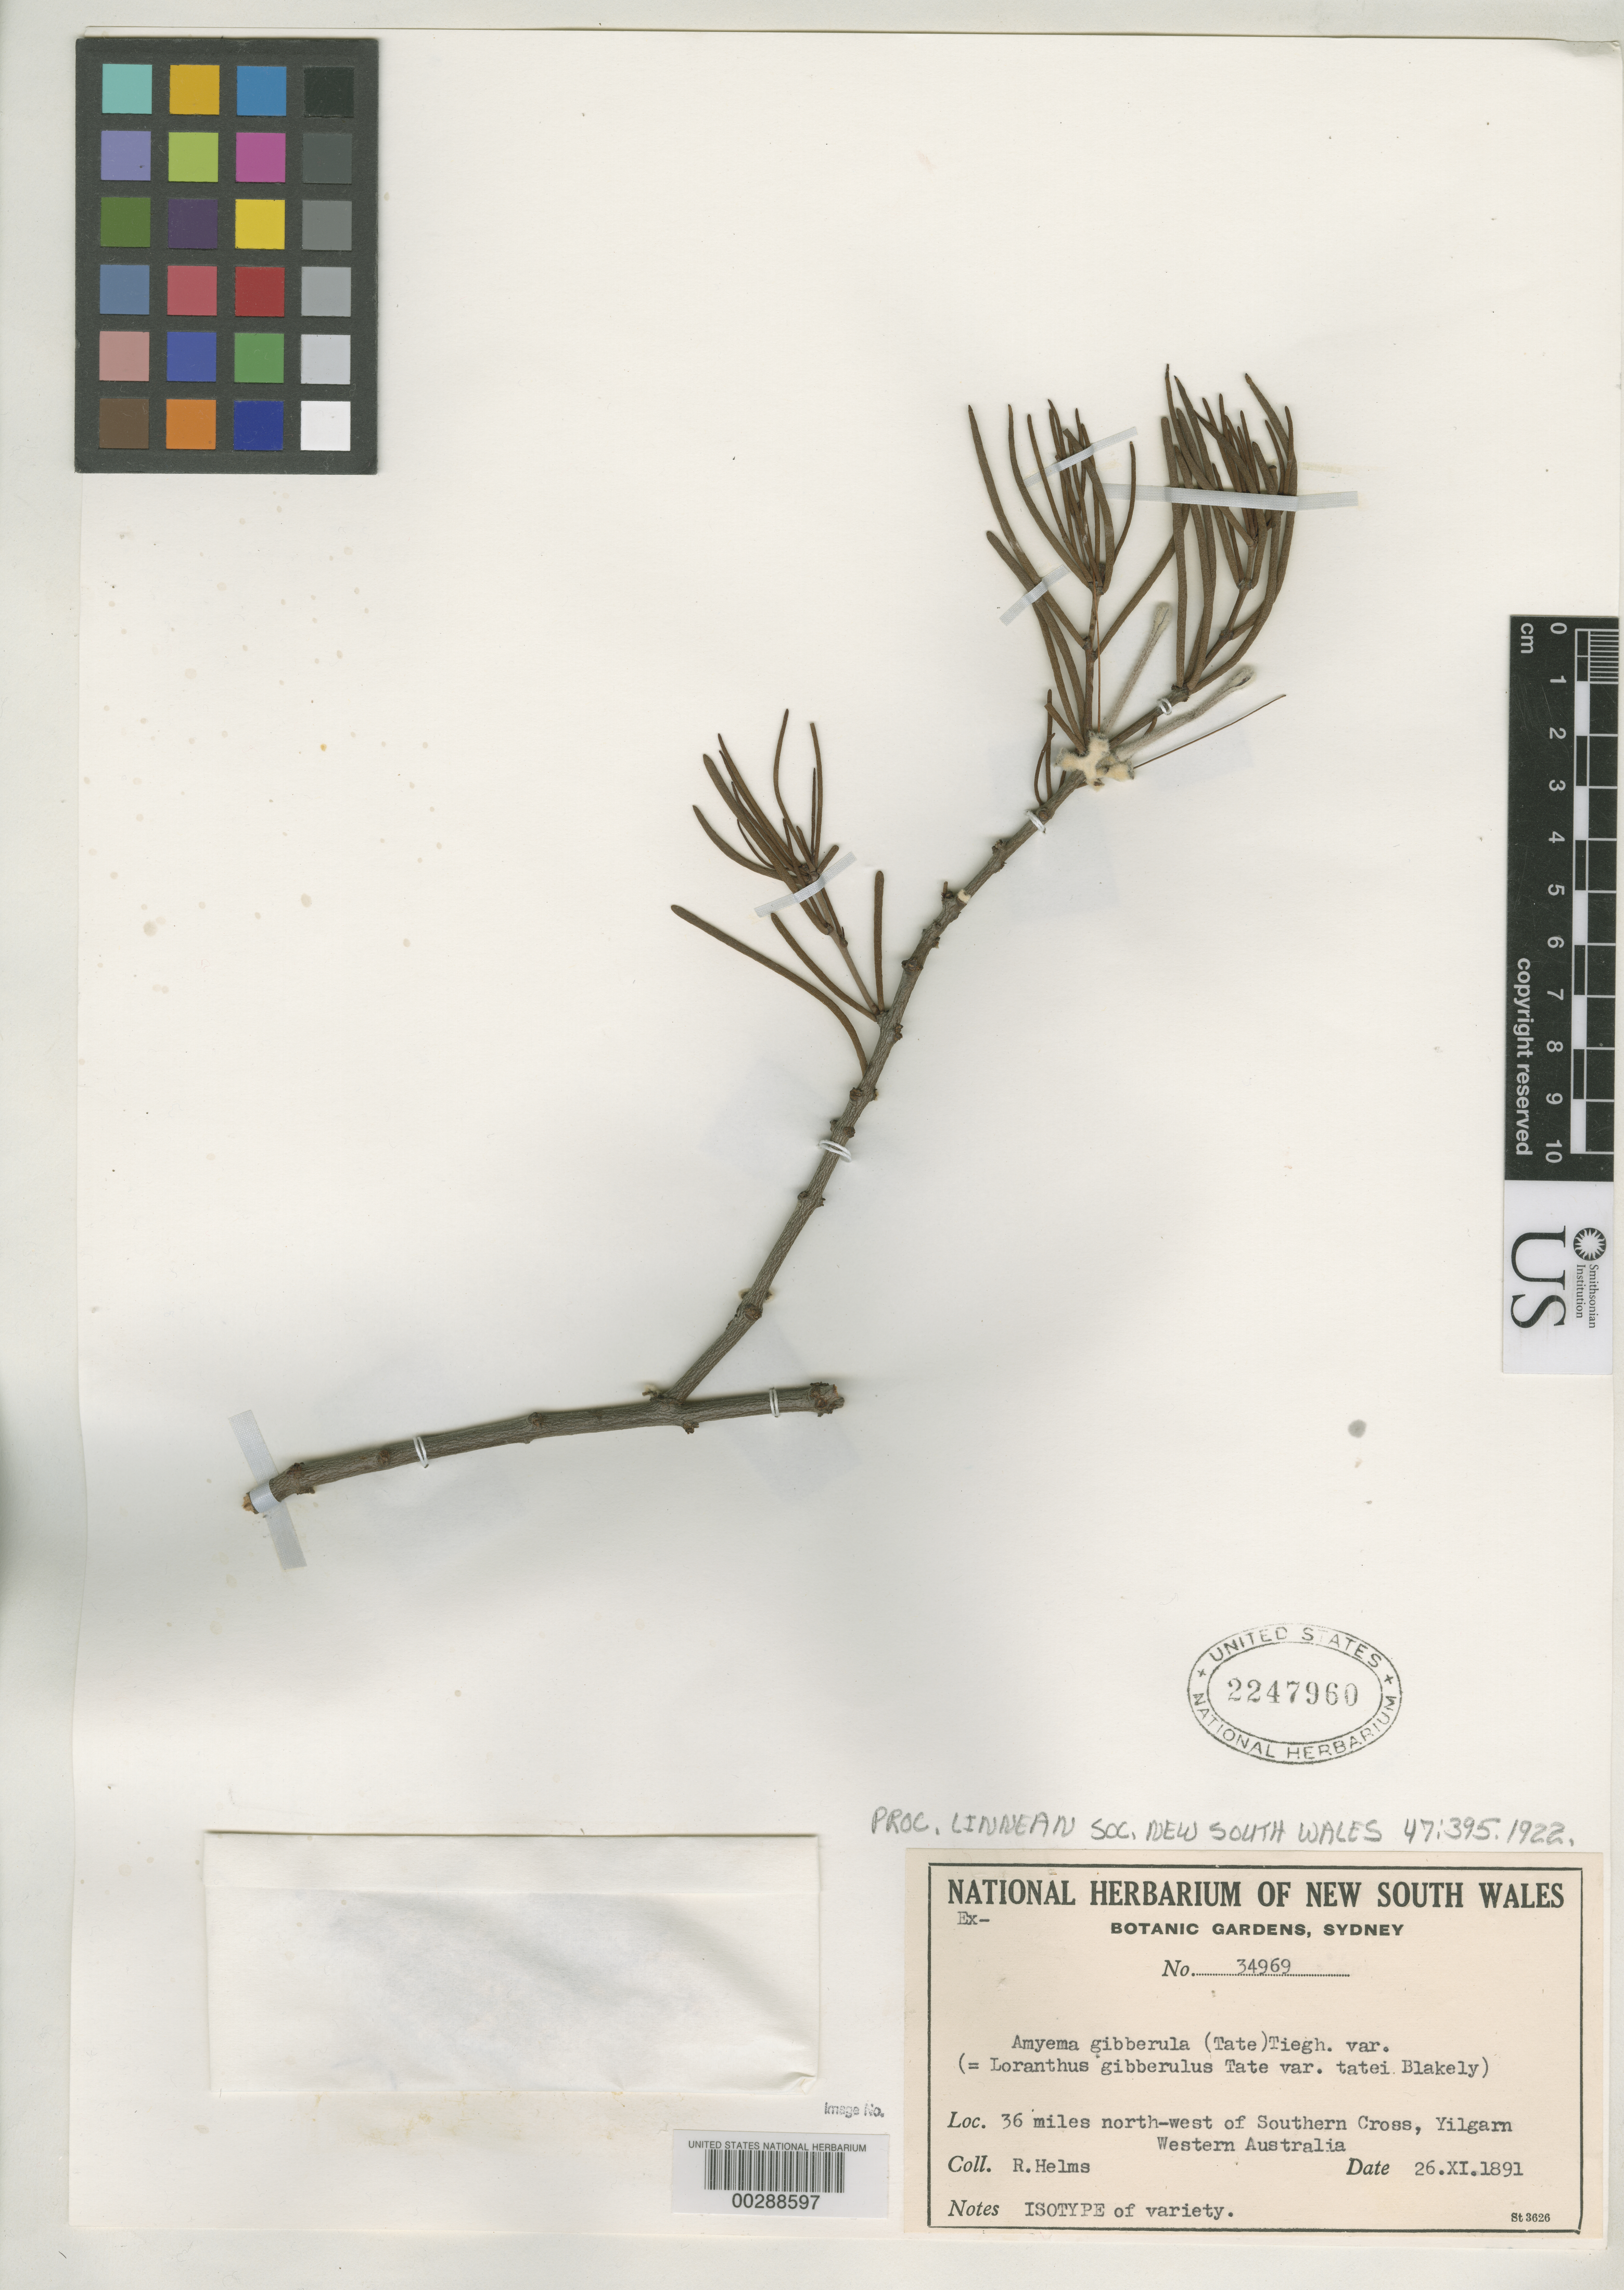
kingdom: Plantae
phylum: Tracheophyta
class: Magnoliopsida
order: Santalales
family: Loranthaceae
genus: Loranthus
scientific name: Loranthus gibberulus var. tatei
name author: Blakely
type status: Isotype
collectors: R. Helms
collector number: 34969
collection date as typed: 26 Nov 1891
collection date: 1891-11-26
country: Australia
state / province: Western Australia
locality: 36 mi NW of Southern Cross, Yilgarn.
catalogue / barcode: US 2247960